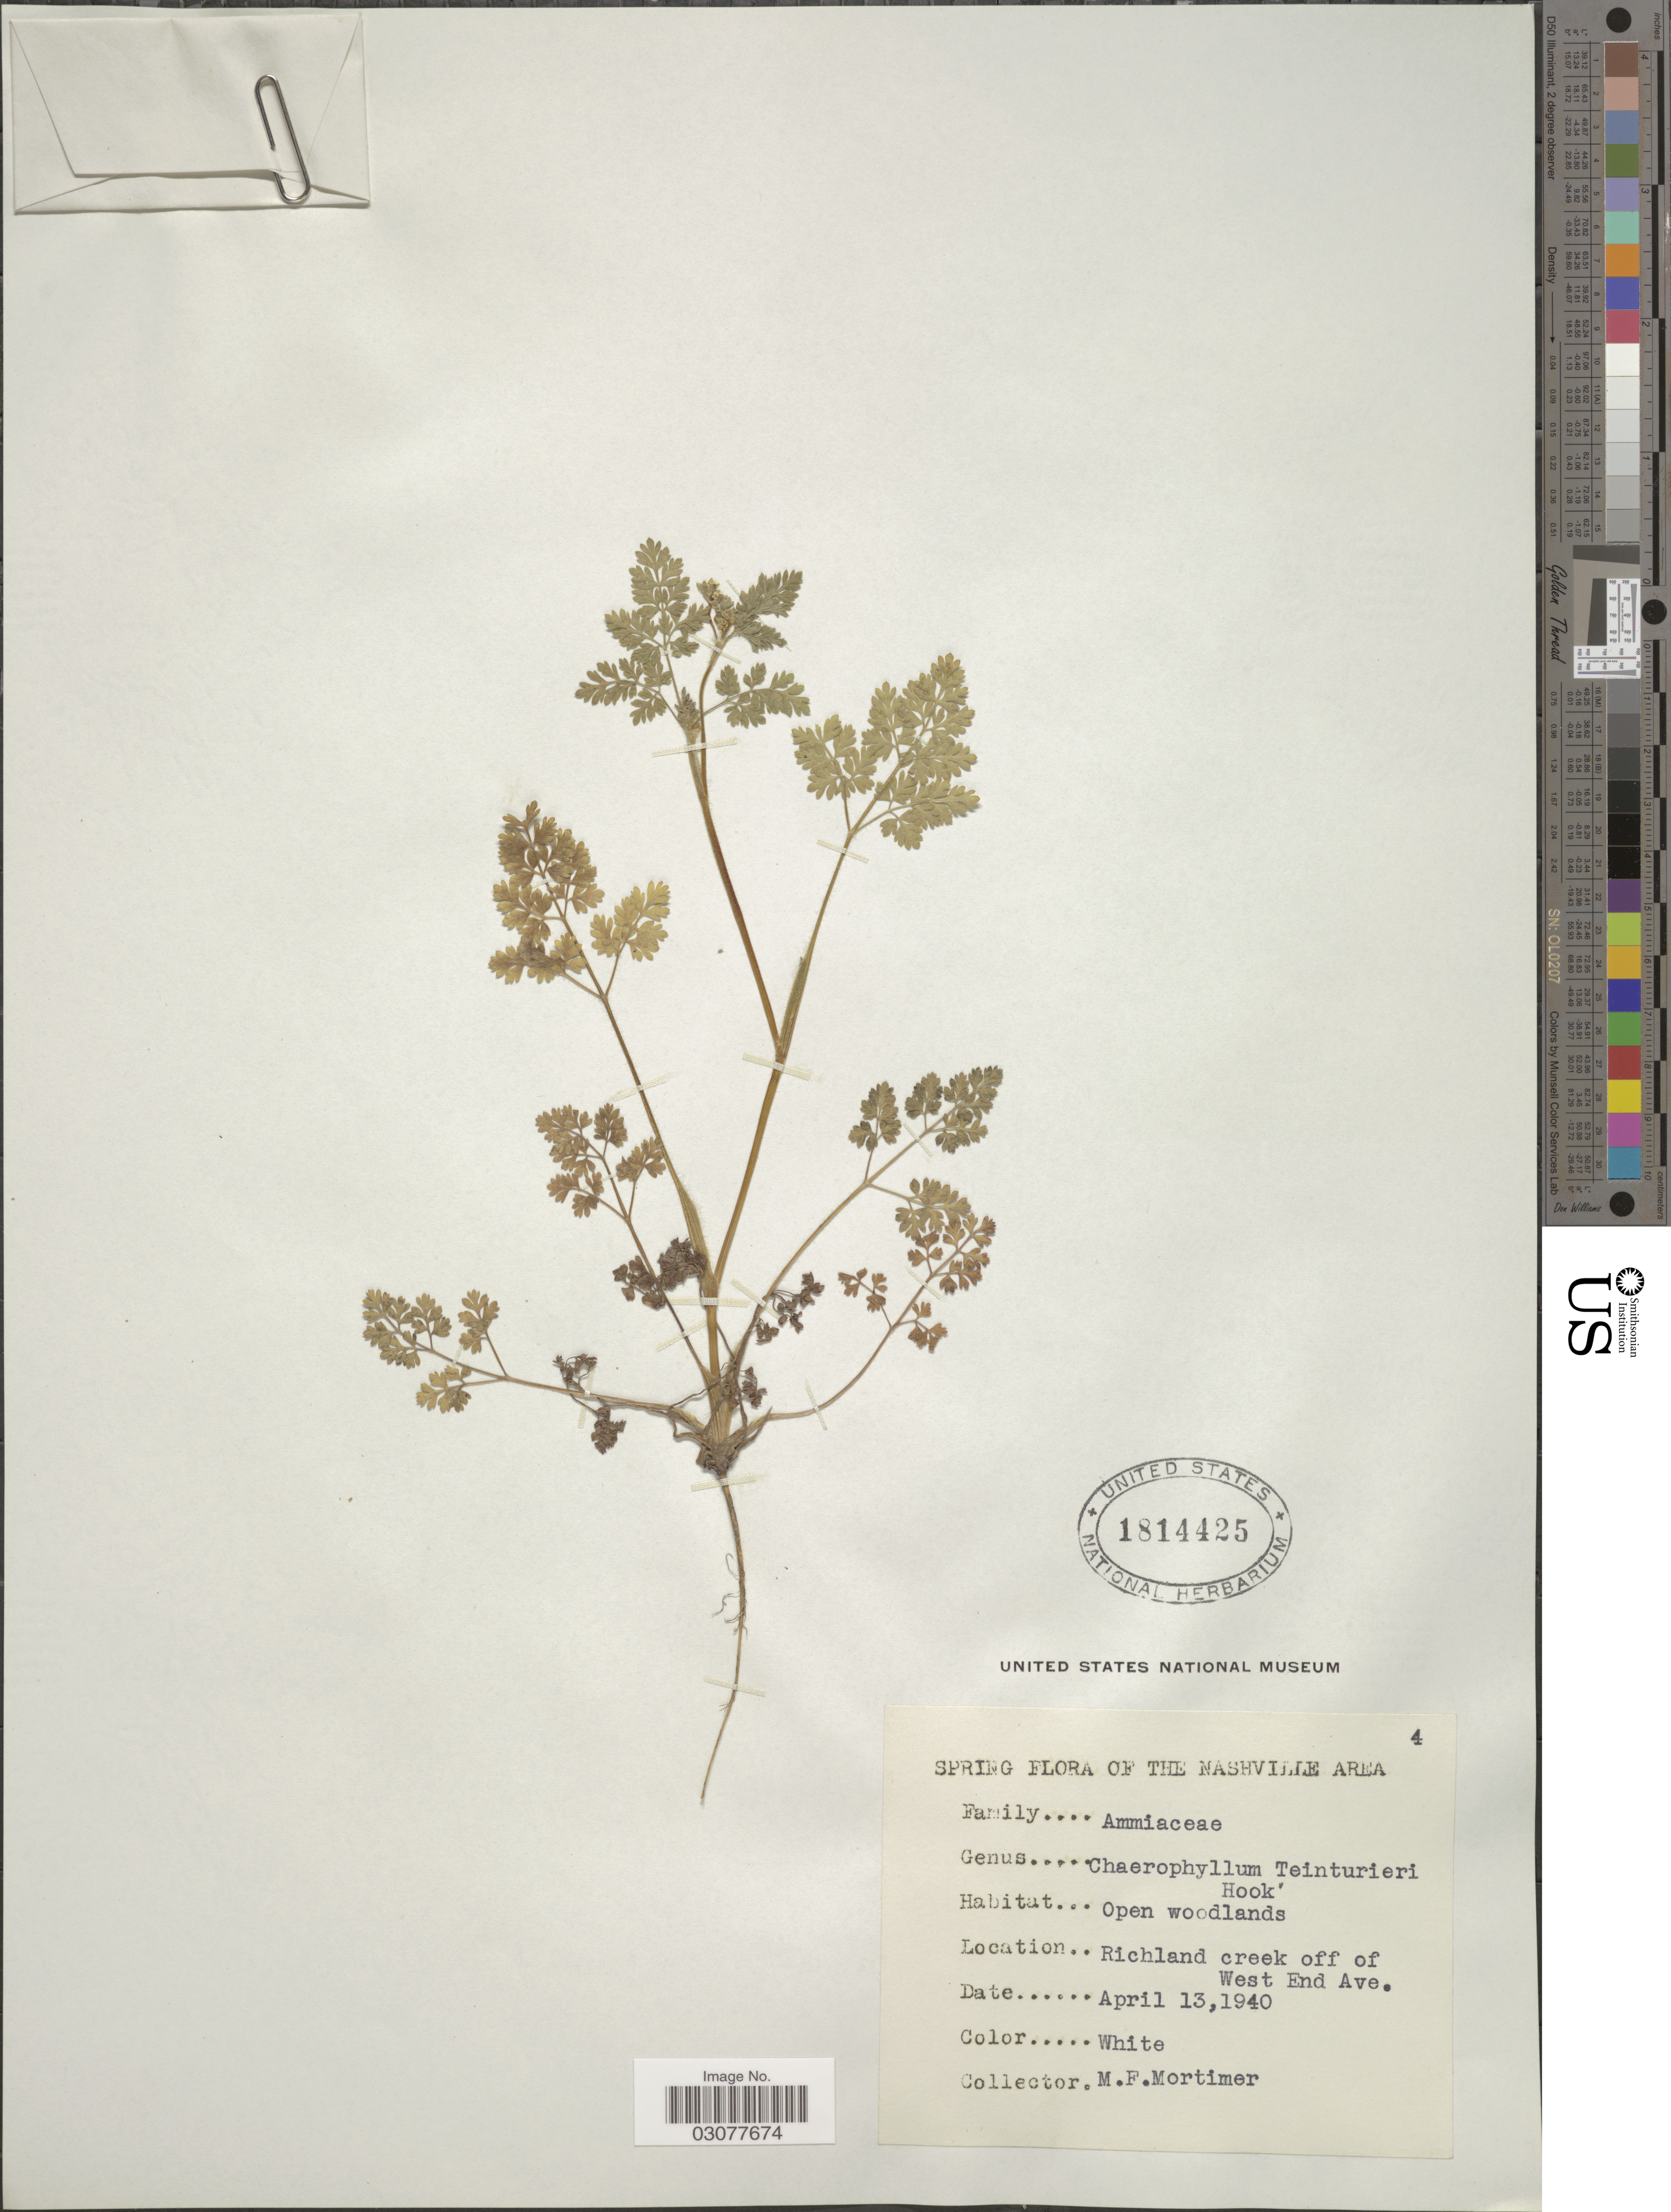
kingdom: Plantae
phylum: Tracheophyta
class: Magnoliopsida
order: Apiales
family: Apiaceae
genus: Chaerophyllum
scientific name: Chaerophyllum tainturieri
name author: Hook.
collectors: M. Mortimer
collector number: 4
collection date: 1940-04-13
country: United States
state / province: Tennessee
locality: The Nashville Area, Richland creek off of West End Ave.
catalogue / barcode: US 1814425